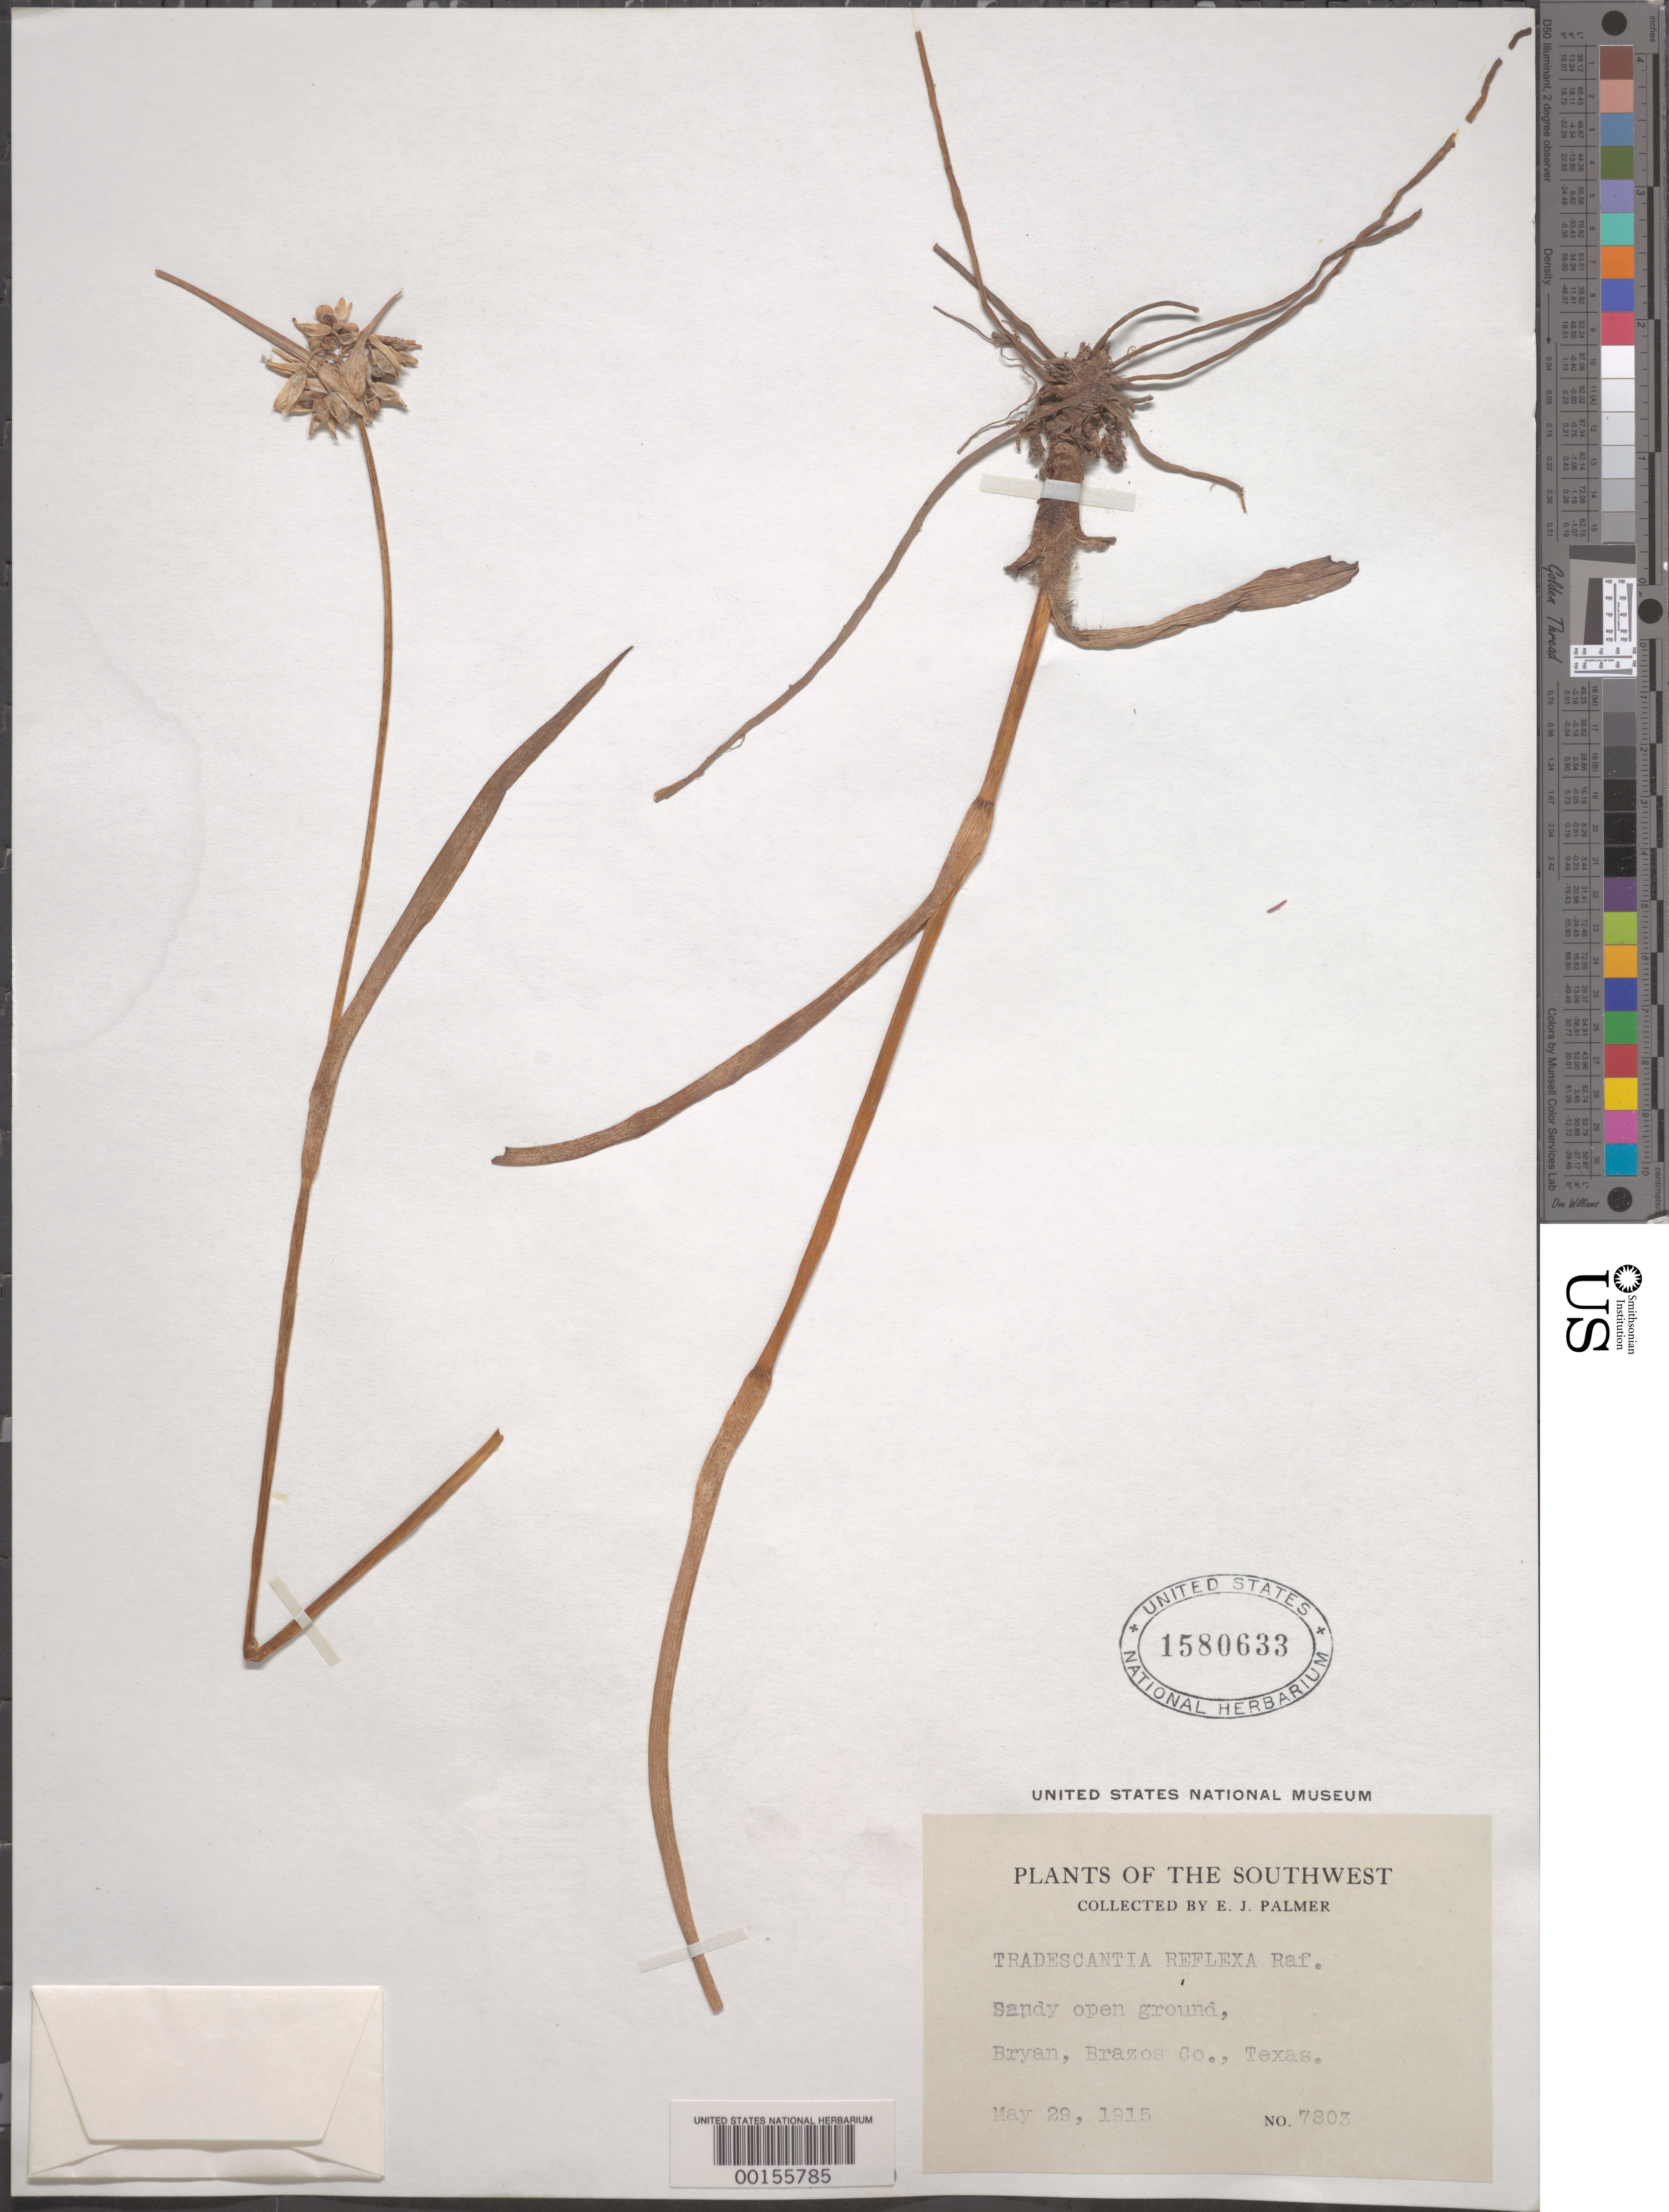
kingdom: Plantae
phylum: Tracheophyta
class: Liliopsida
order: Commelinales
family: Commelinaceae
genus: Tradescantia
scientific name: Tradescantia ohiensis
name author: Raf.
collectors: E. J. Palmer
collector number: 7803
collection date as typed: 29 May 1915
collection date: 1915-05-29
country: United States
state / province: Texas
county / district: Brazos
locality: Bryan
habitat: Sandy open ground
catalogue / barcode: US 1580633